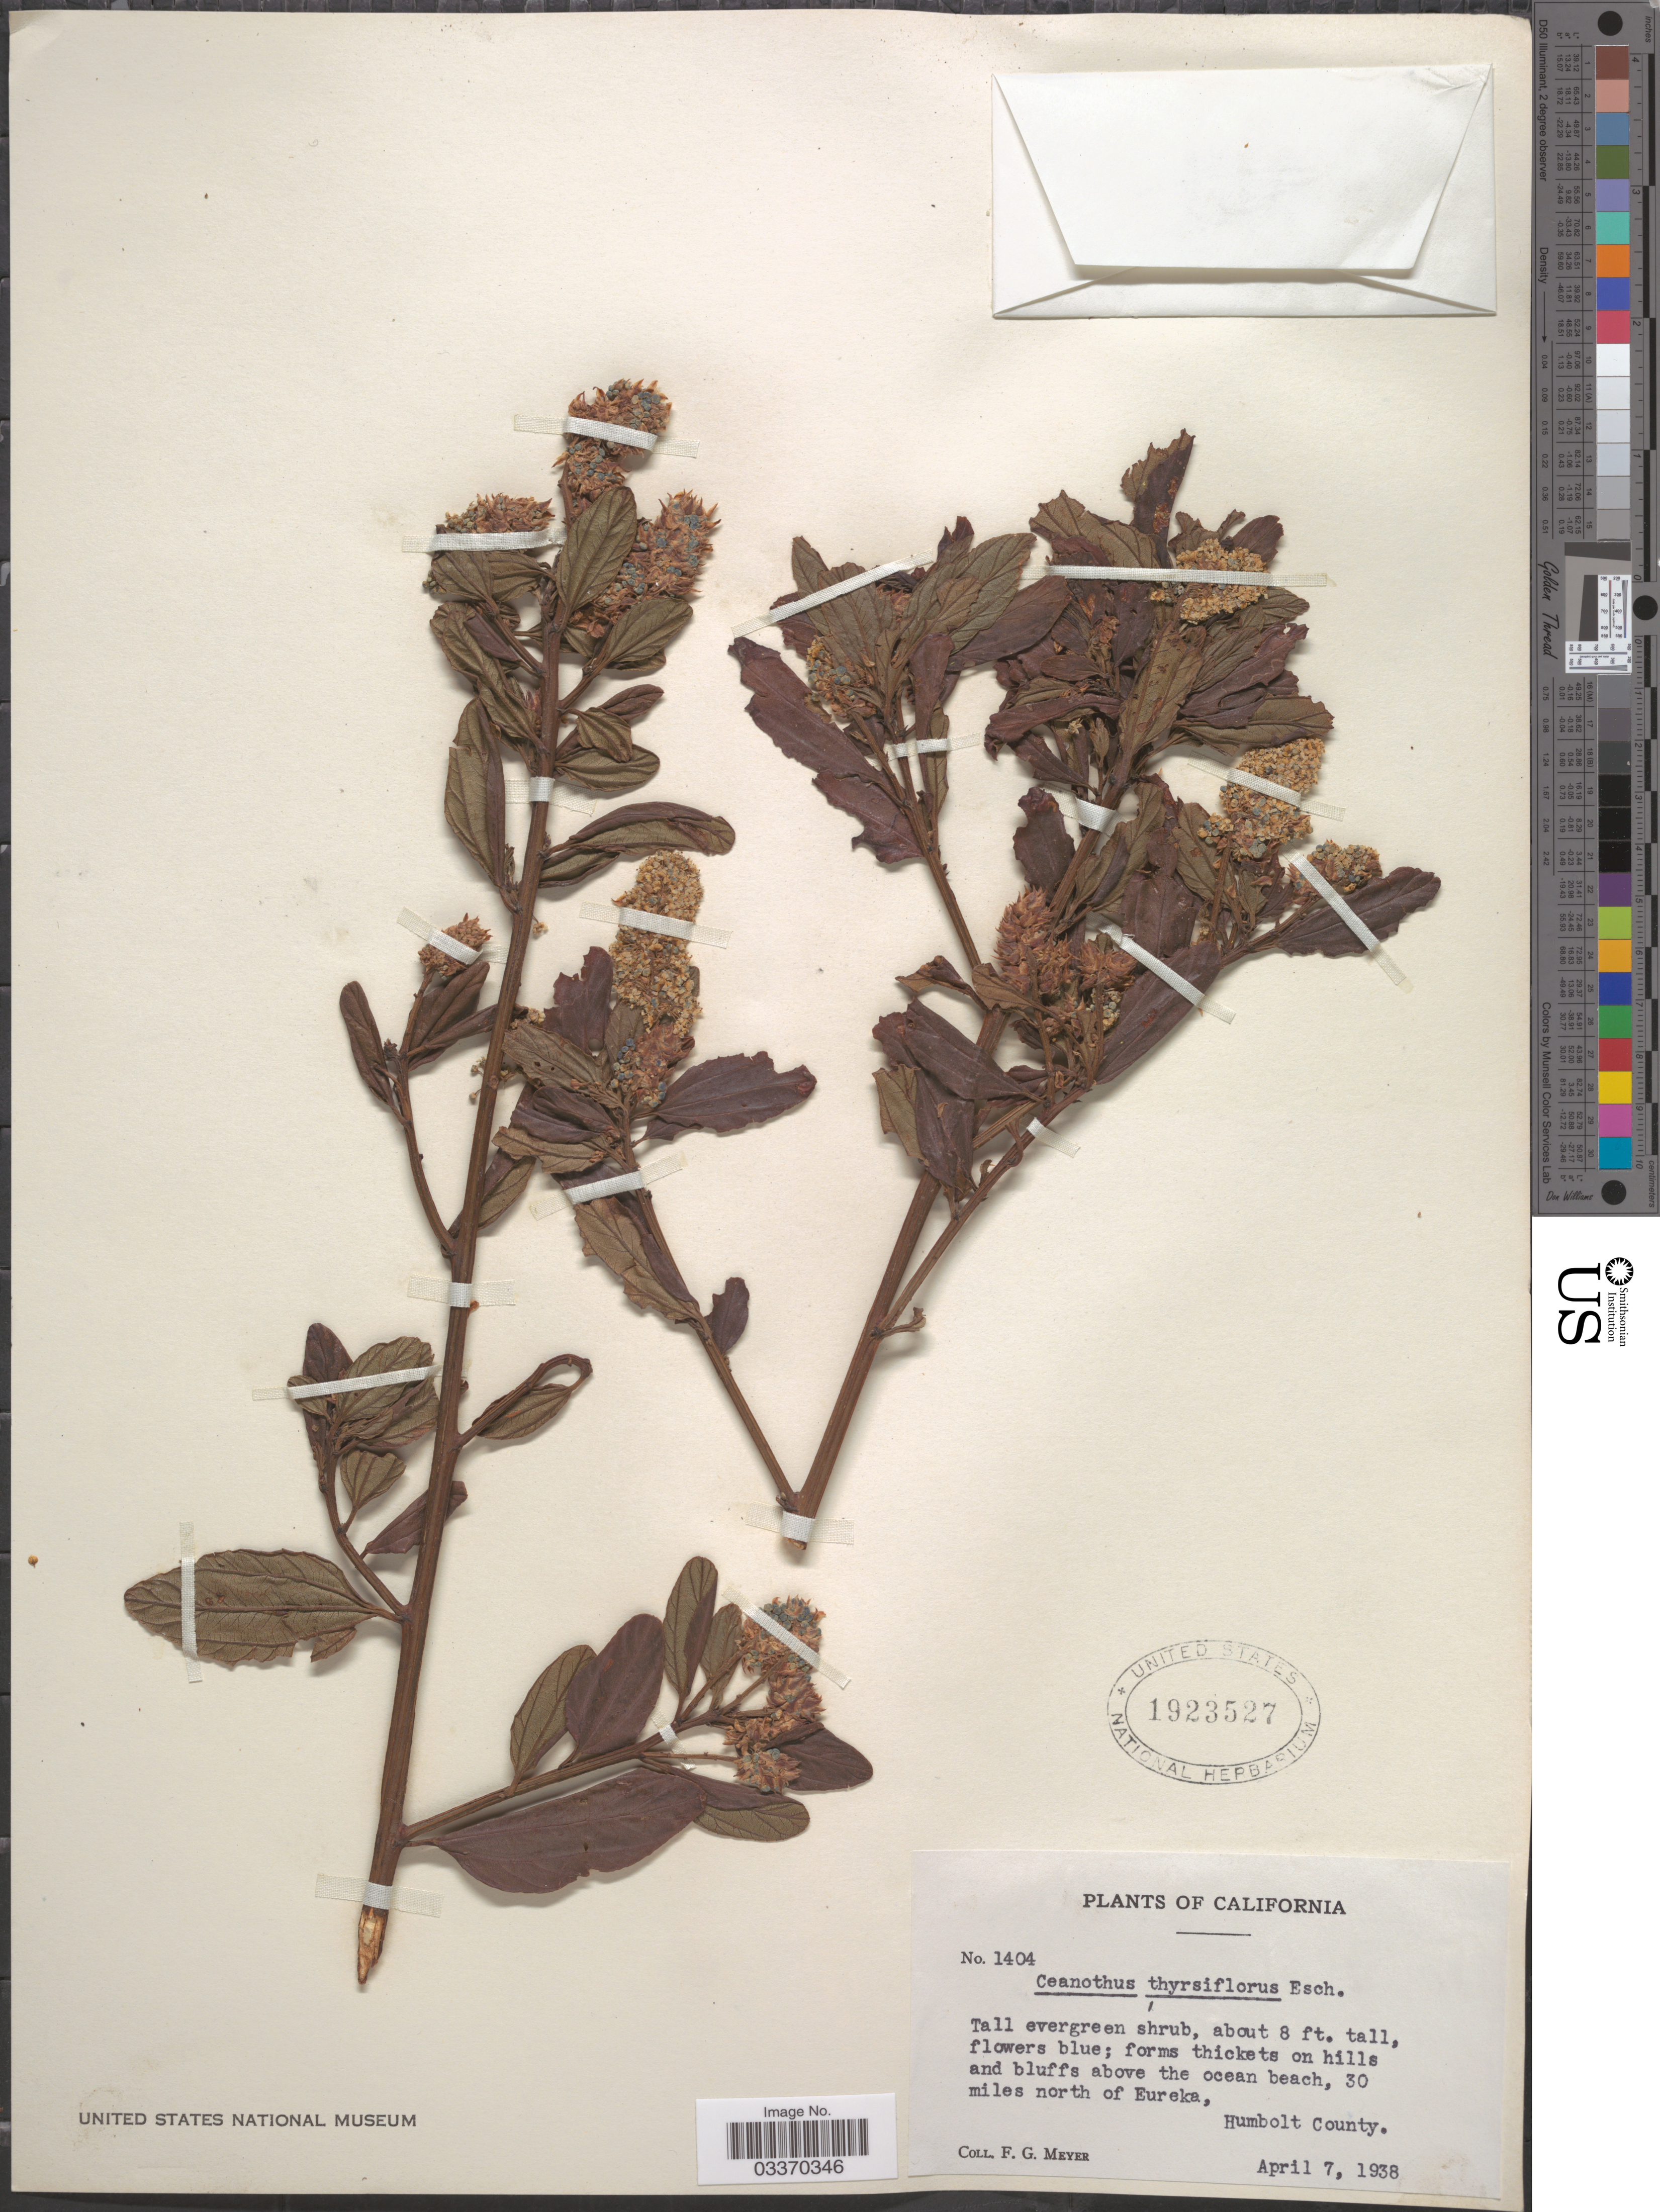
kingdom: Plantae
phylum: Tracheophyta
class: Magnoliopsida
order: Rosales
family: Rhamnaceae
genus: Ceanothus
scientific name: Ceanothus thyrsiflorus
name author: Eschsch.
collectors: F. G. Meyer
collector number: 1404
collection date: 1938-04-07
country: United States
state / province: California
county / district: Humboldt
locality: Forms thickets on hills and bluffs above the ocean beach, 30 miles north of Eureka, Humbolt County.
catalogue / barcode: US 1923527